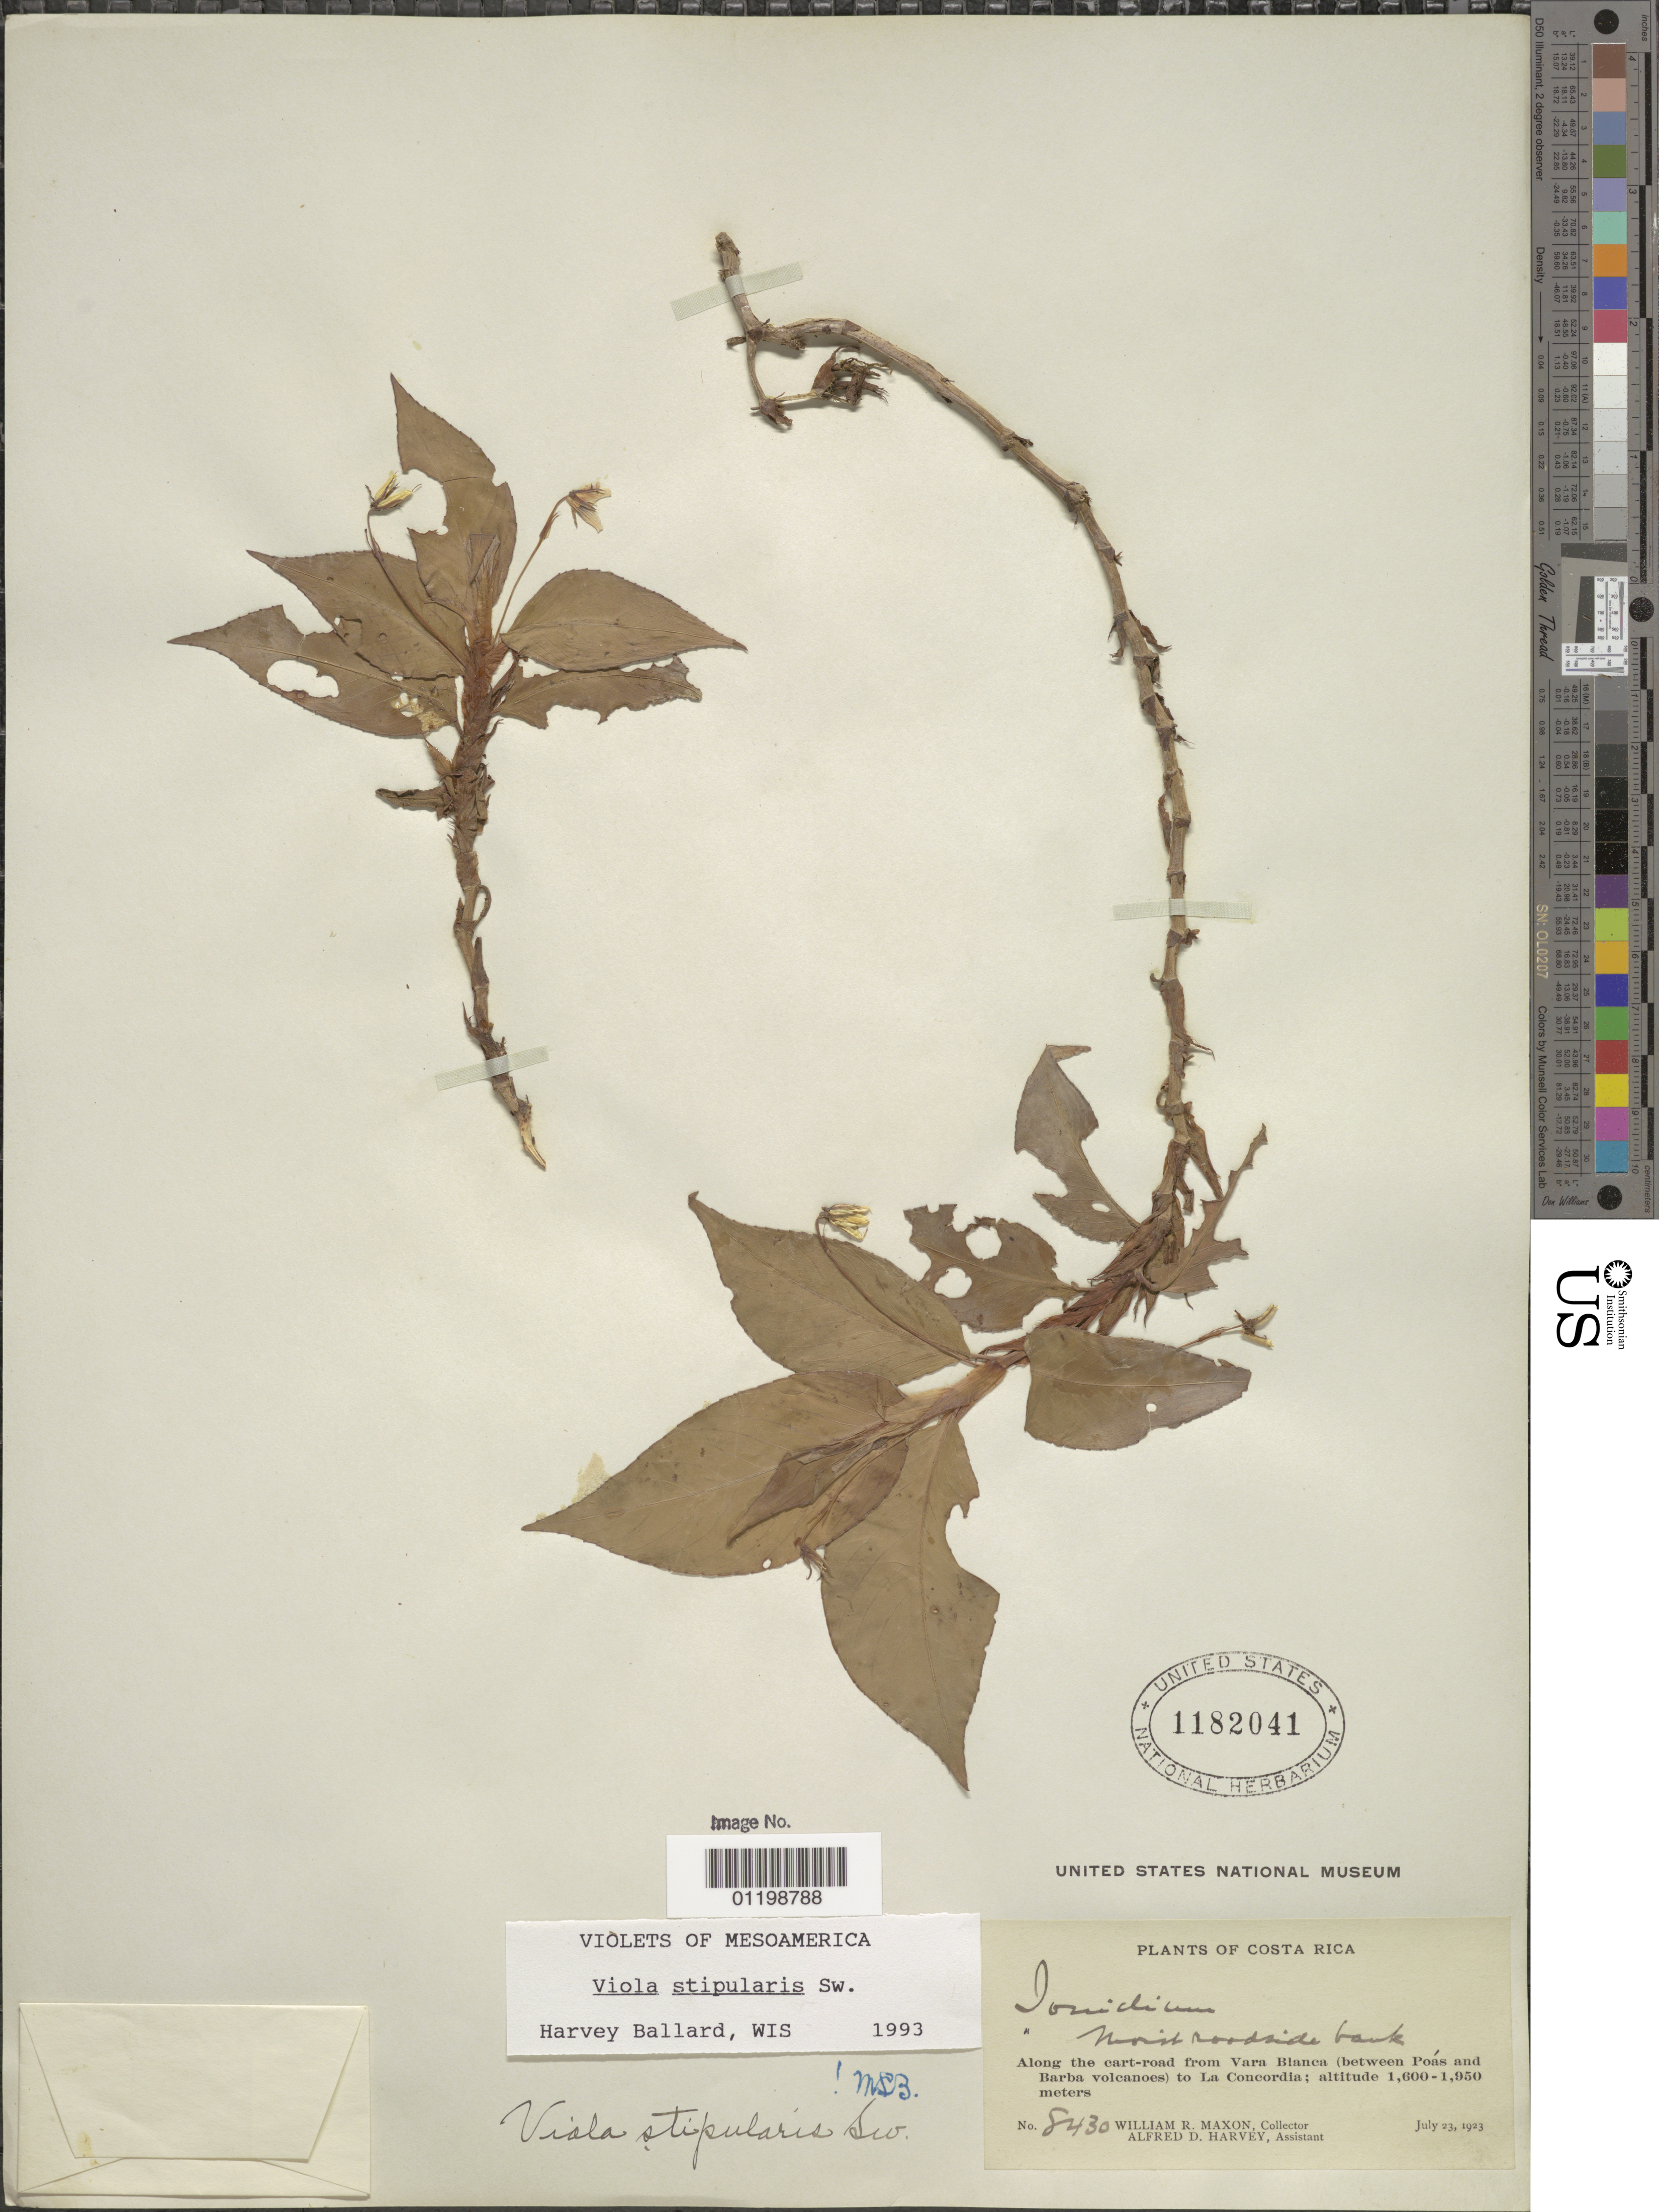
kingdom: Plantae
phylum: Tracheophyta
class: Magnoliopsida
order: Malpighiales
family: Violaceae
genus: Viola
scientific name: Viola stipularis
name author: Sw.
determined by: Ballard, Harvey E.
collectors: W. R. Maxon & A. D. Harvey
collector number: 8430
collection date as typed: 23 Jul 1923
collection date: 1923-07-23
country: Costa Rica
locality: Along the cart-road from Vara Blanca (between Poás and Barba volcanoes) to La Concordia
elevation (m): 1600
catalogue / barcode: US 1182041